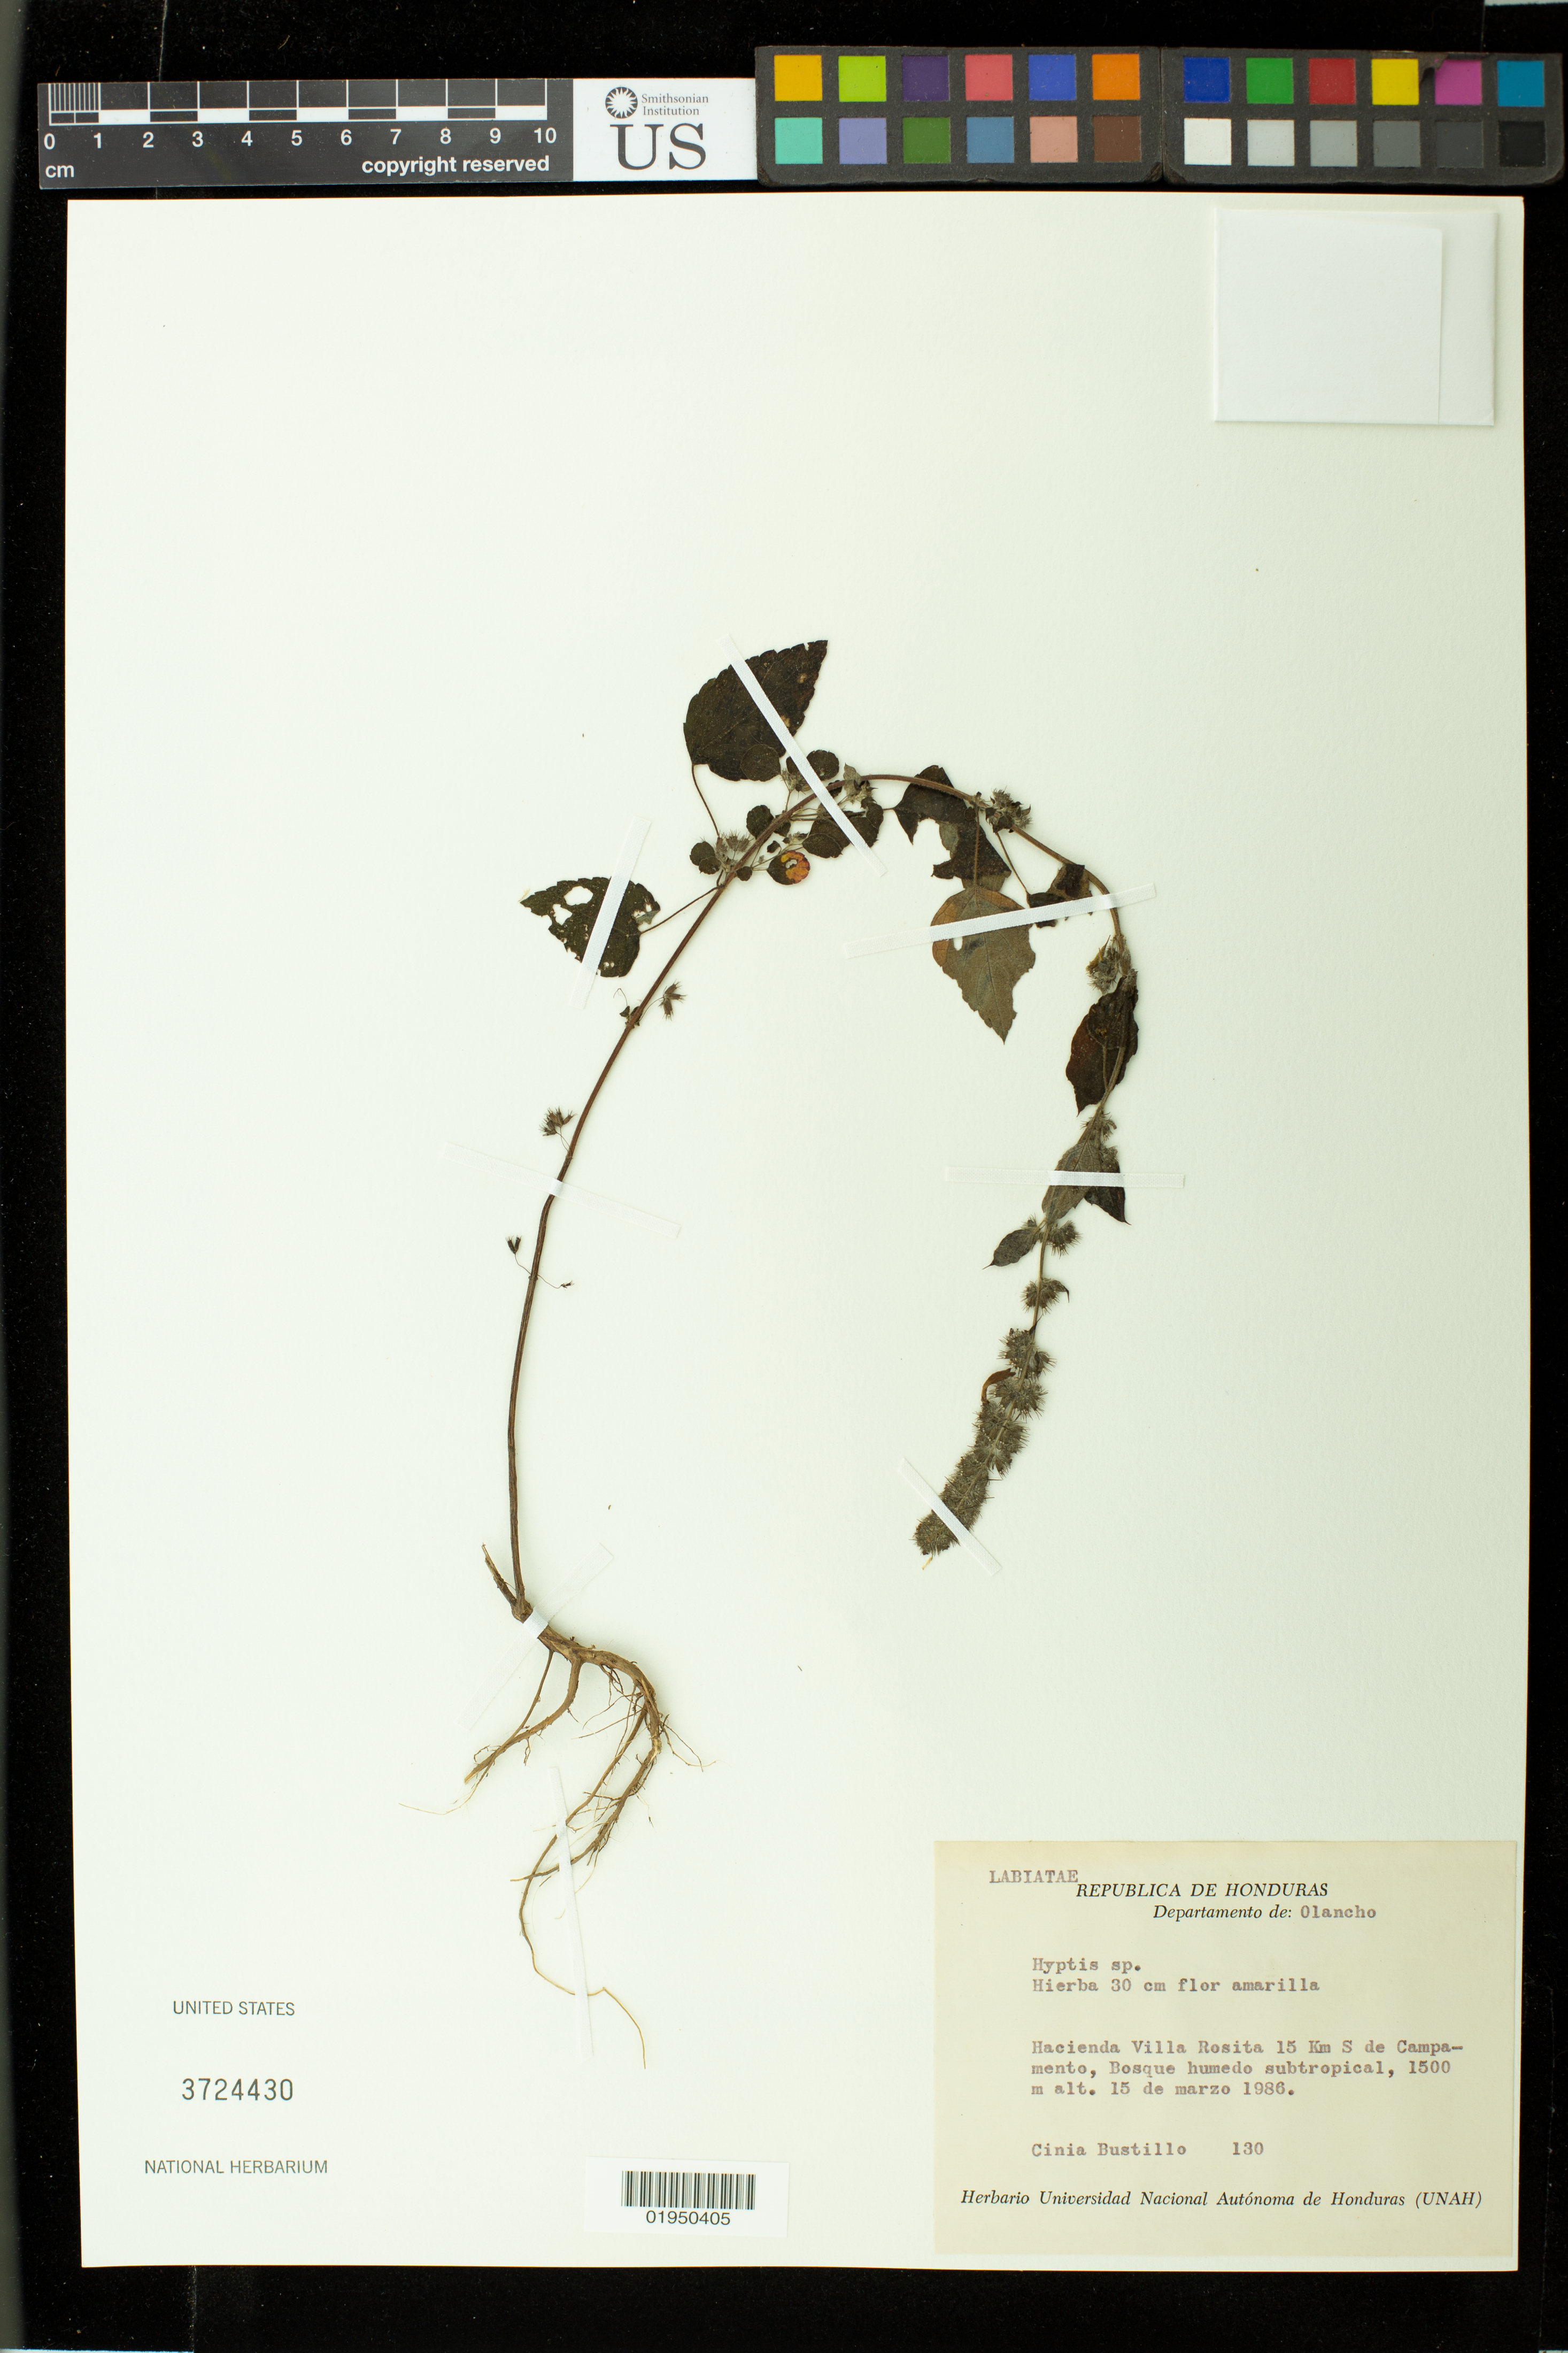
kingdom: Plantae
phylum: Tracheophyta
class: Magnoliopsida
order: Lamiales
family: Lamiaceae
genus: Mesosphaerum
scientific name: Mesosphaerum pectinatum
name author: (L.) Kuntze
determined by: Strong, Mark T., (BOT), Smithsonian Institution - National Museum of Natural History (UNITED STATES)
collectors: C. Bustillo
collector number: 130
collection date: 1986-03-15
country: Honduras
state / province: Olancho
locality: Hacienda Villa Rosita 25 km S de Campmento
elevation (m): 1500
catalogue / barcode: US 3724430